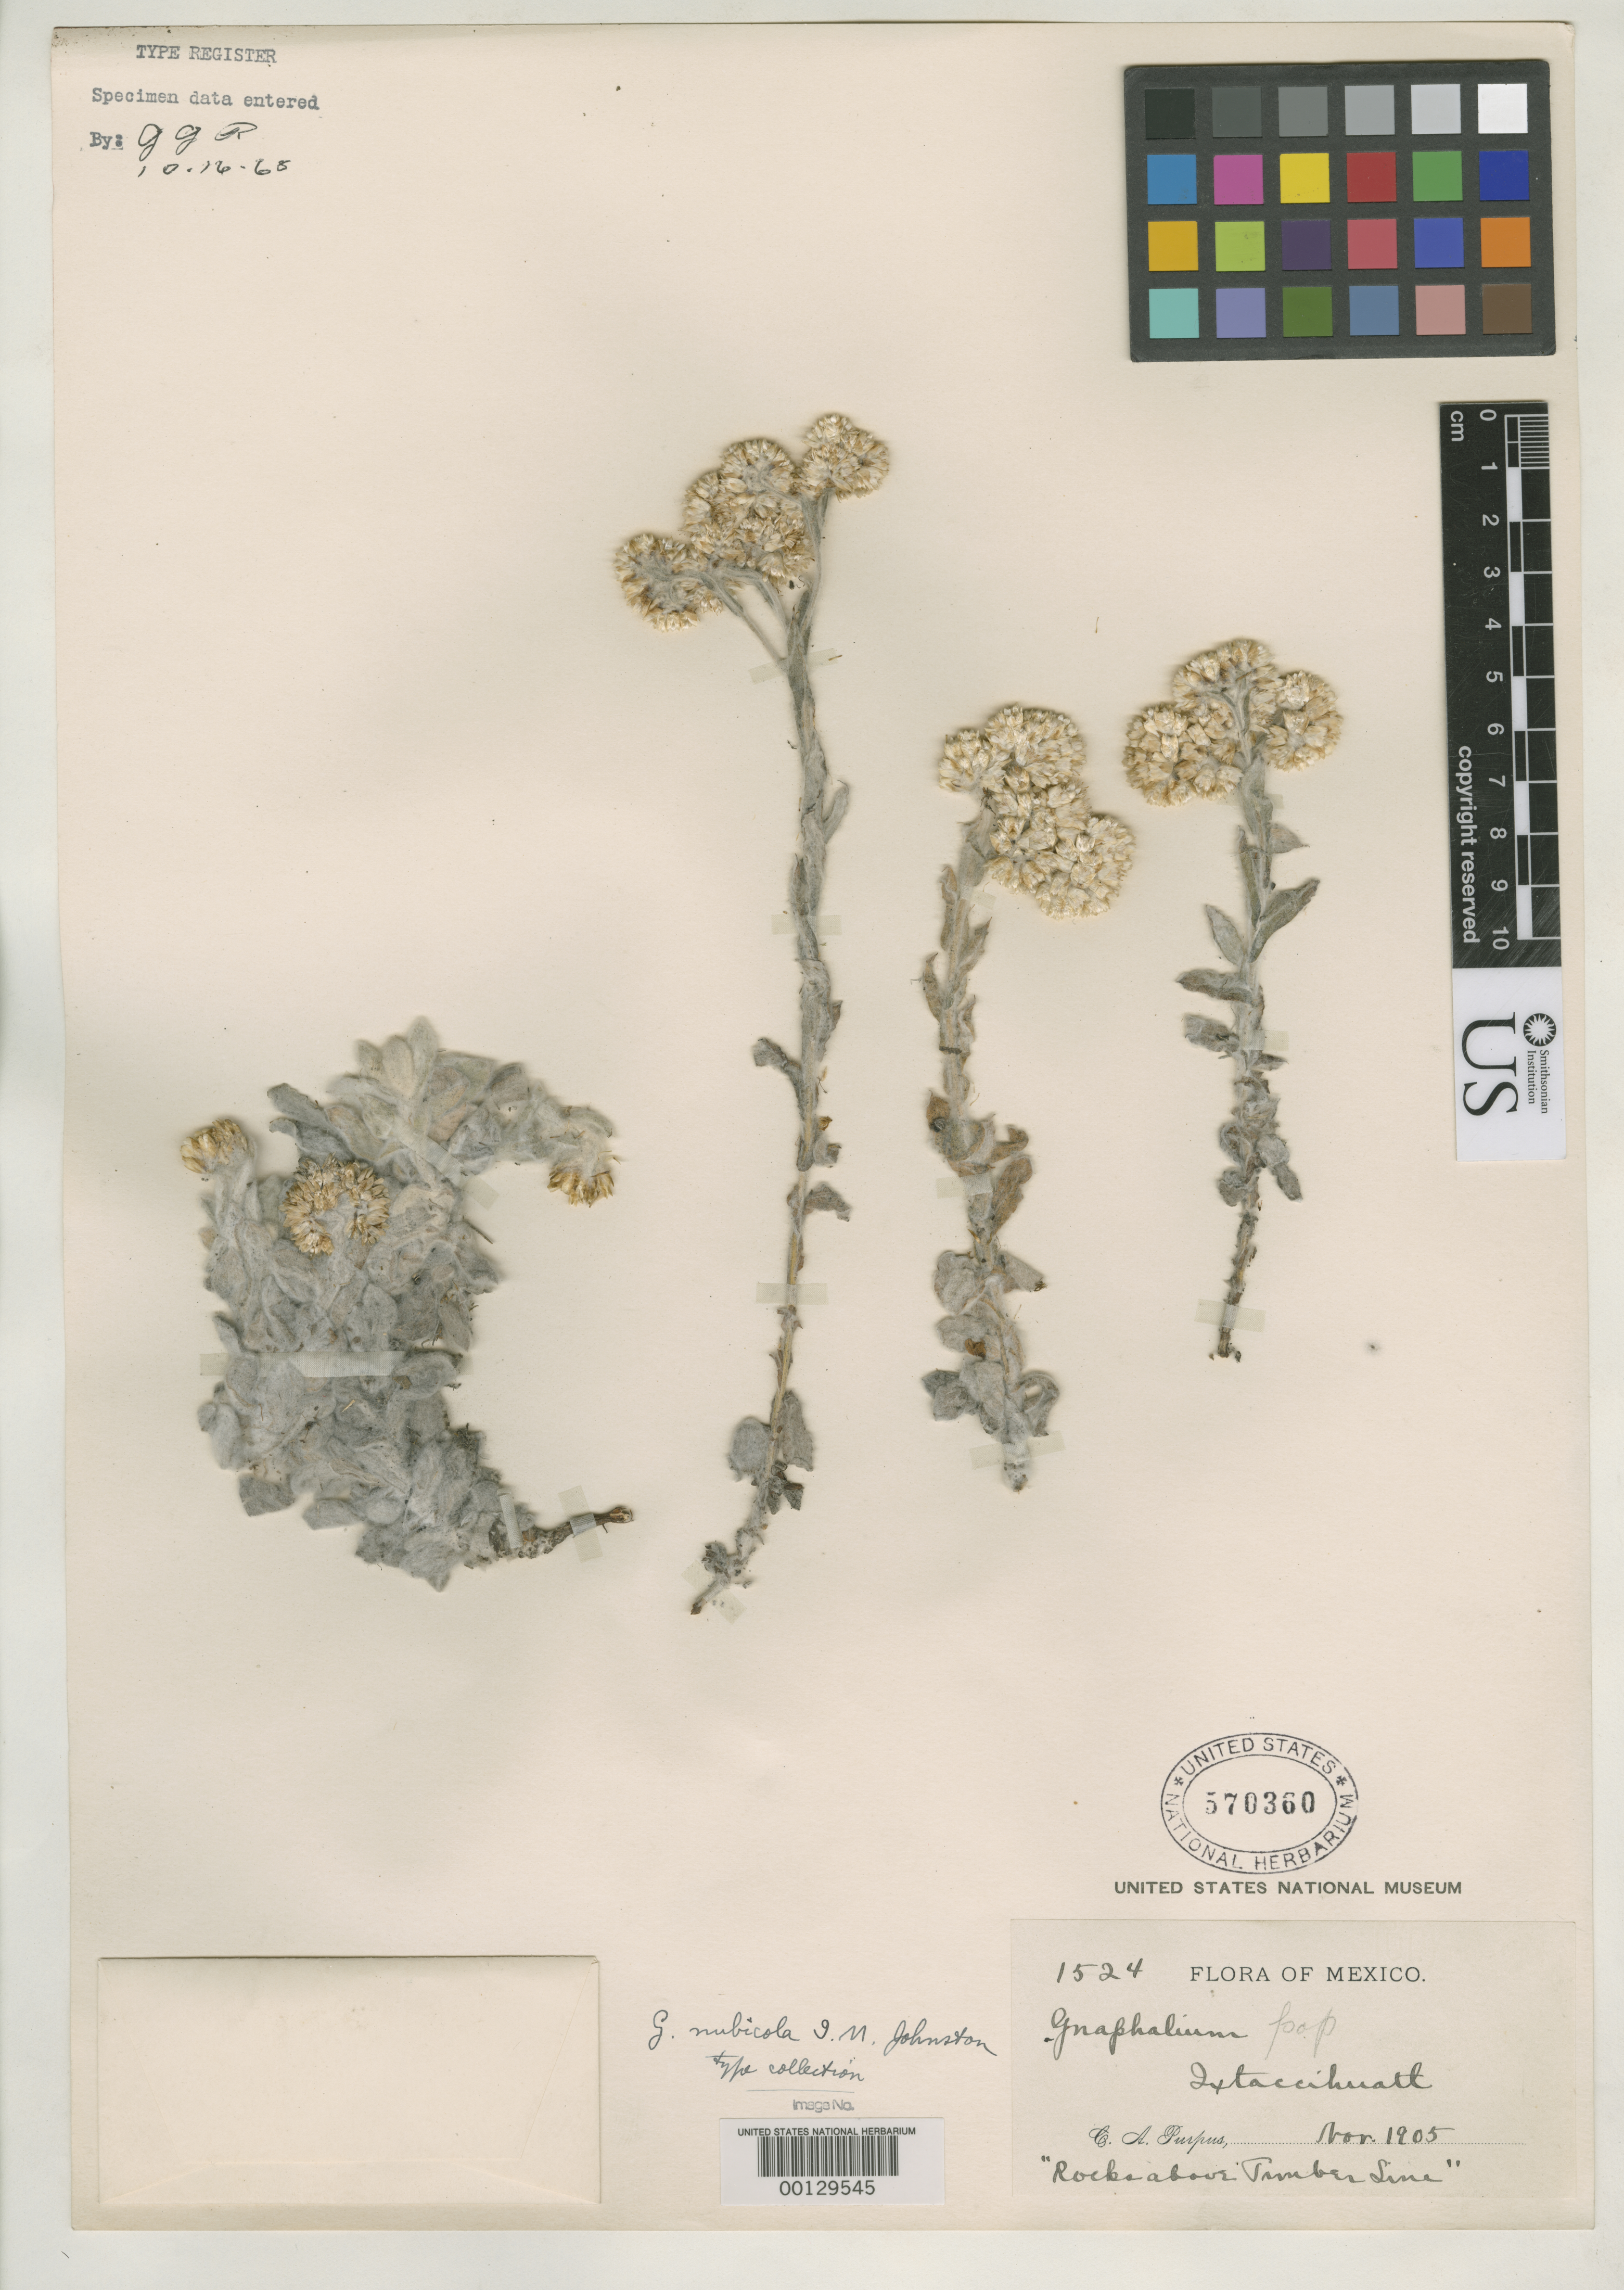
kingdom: Plantae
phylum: Tracheophyta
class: Magnoliopsida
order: Asterales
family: Asteraceae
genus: Gnaphalium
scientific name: Gnaphalium nubicola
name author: I.M. Johnst.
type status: Isotype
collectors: C. A. Purpus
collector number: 1524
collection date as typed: Nov 1905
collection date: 1905-11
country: Mexico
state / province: México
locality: Mt. Ixtaccihuatl.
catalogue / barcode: US 570360